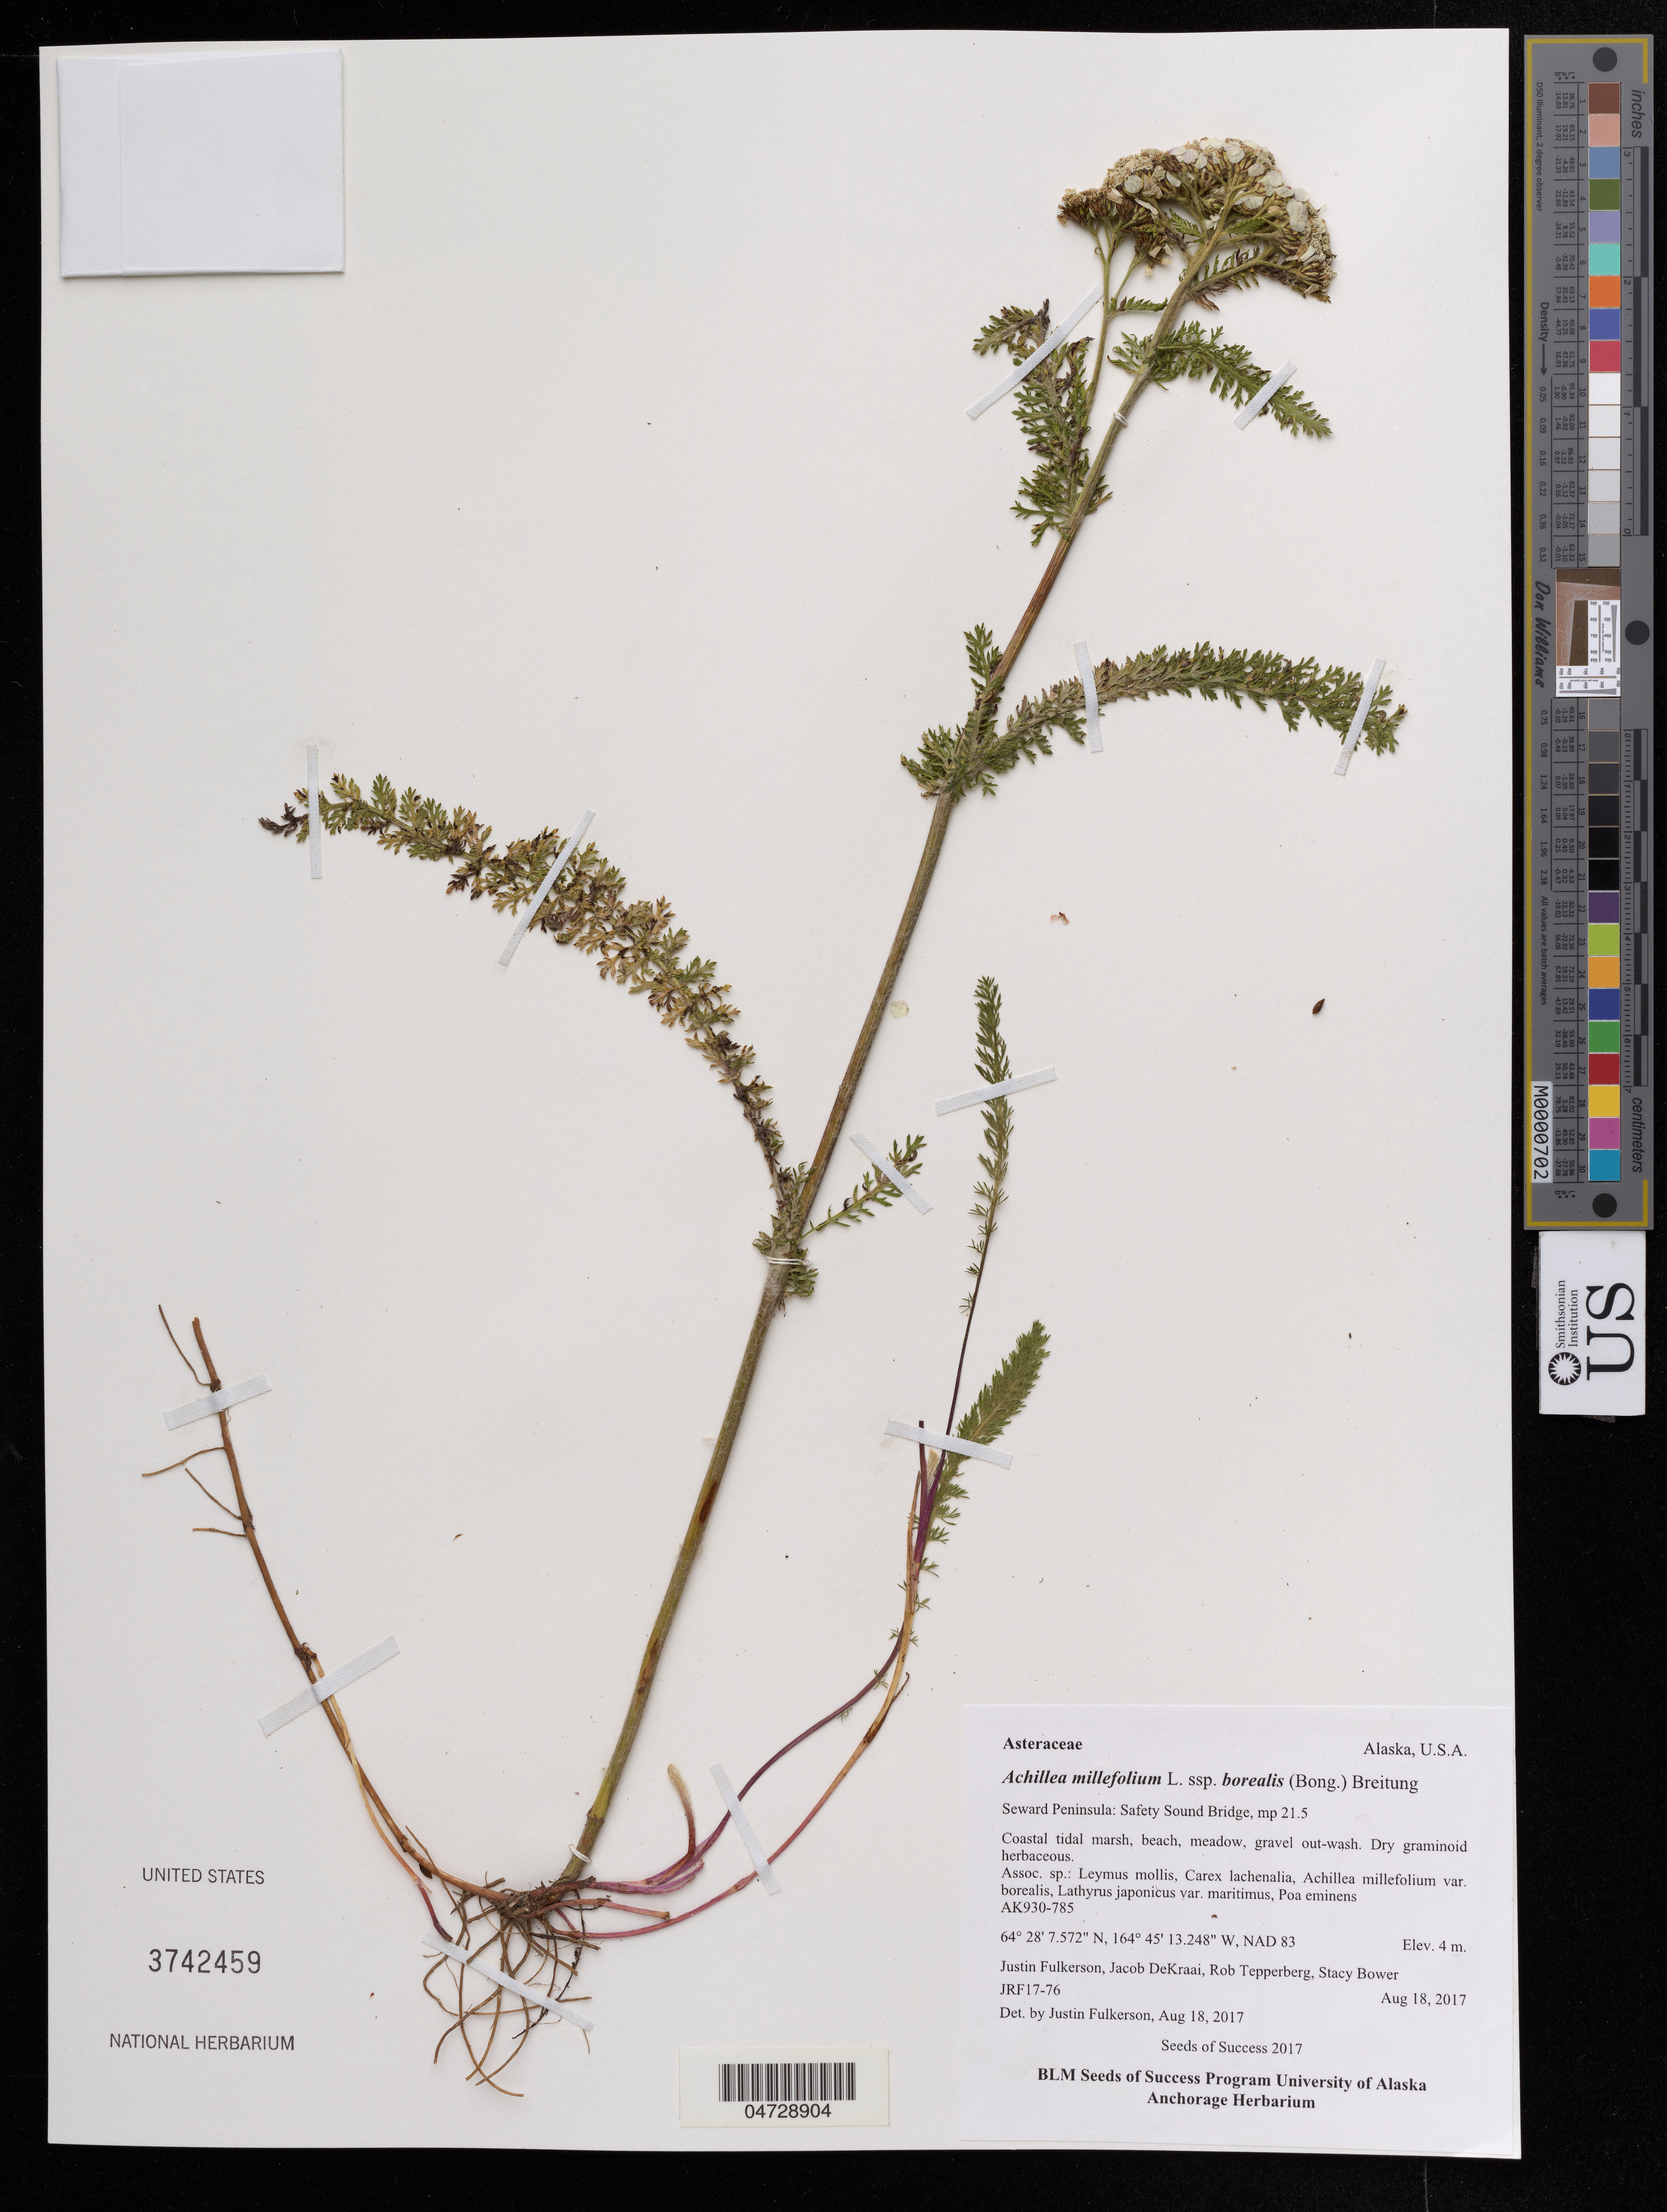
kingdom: Plantae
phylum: Tracheophyta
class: Magnoliopsida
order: Asterales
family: Asteraceae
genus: Achillea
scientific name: Achillea millefolium subsp. borealis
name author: (Bong.) Breitung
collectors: J. Fulkerson, J. DeKraai & R. Tepperberg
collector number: JRF17-76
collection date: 2017-08-18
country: United States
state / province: Alaska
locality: Seward Peninsula: Safety Bound Bridge, mp 21.5.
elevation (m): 4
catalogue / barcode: US 3742459